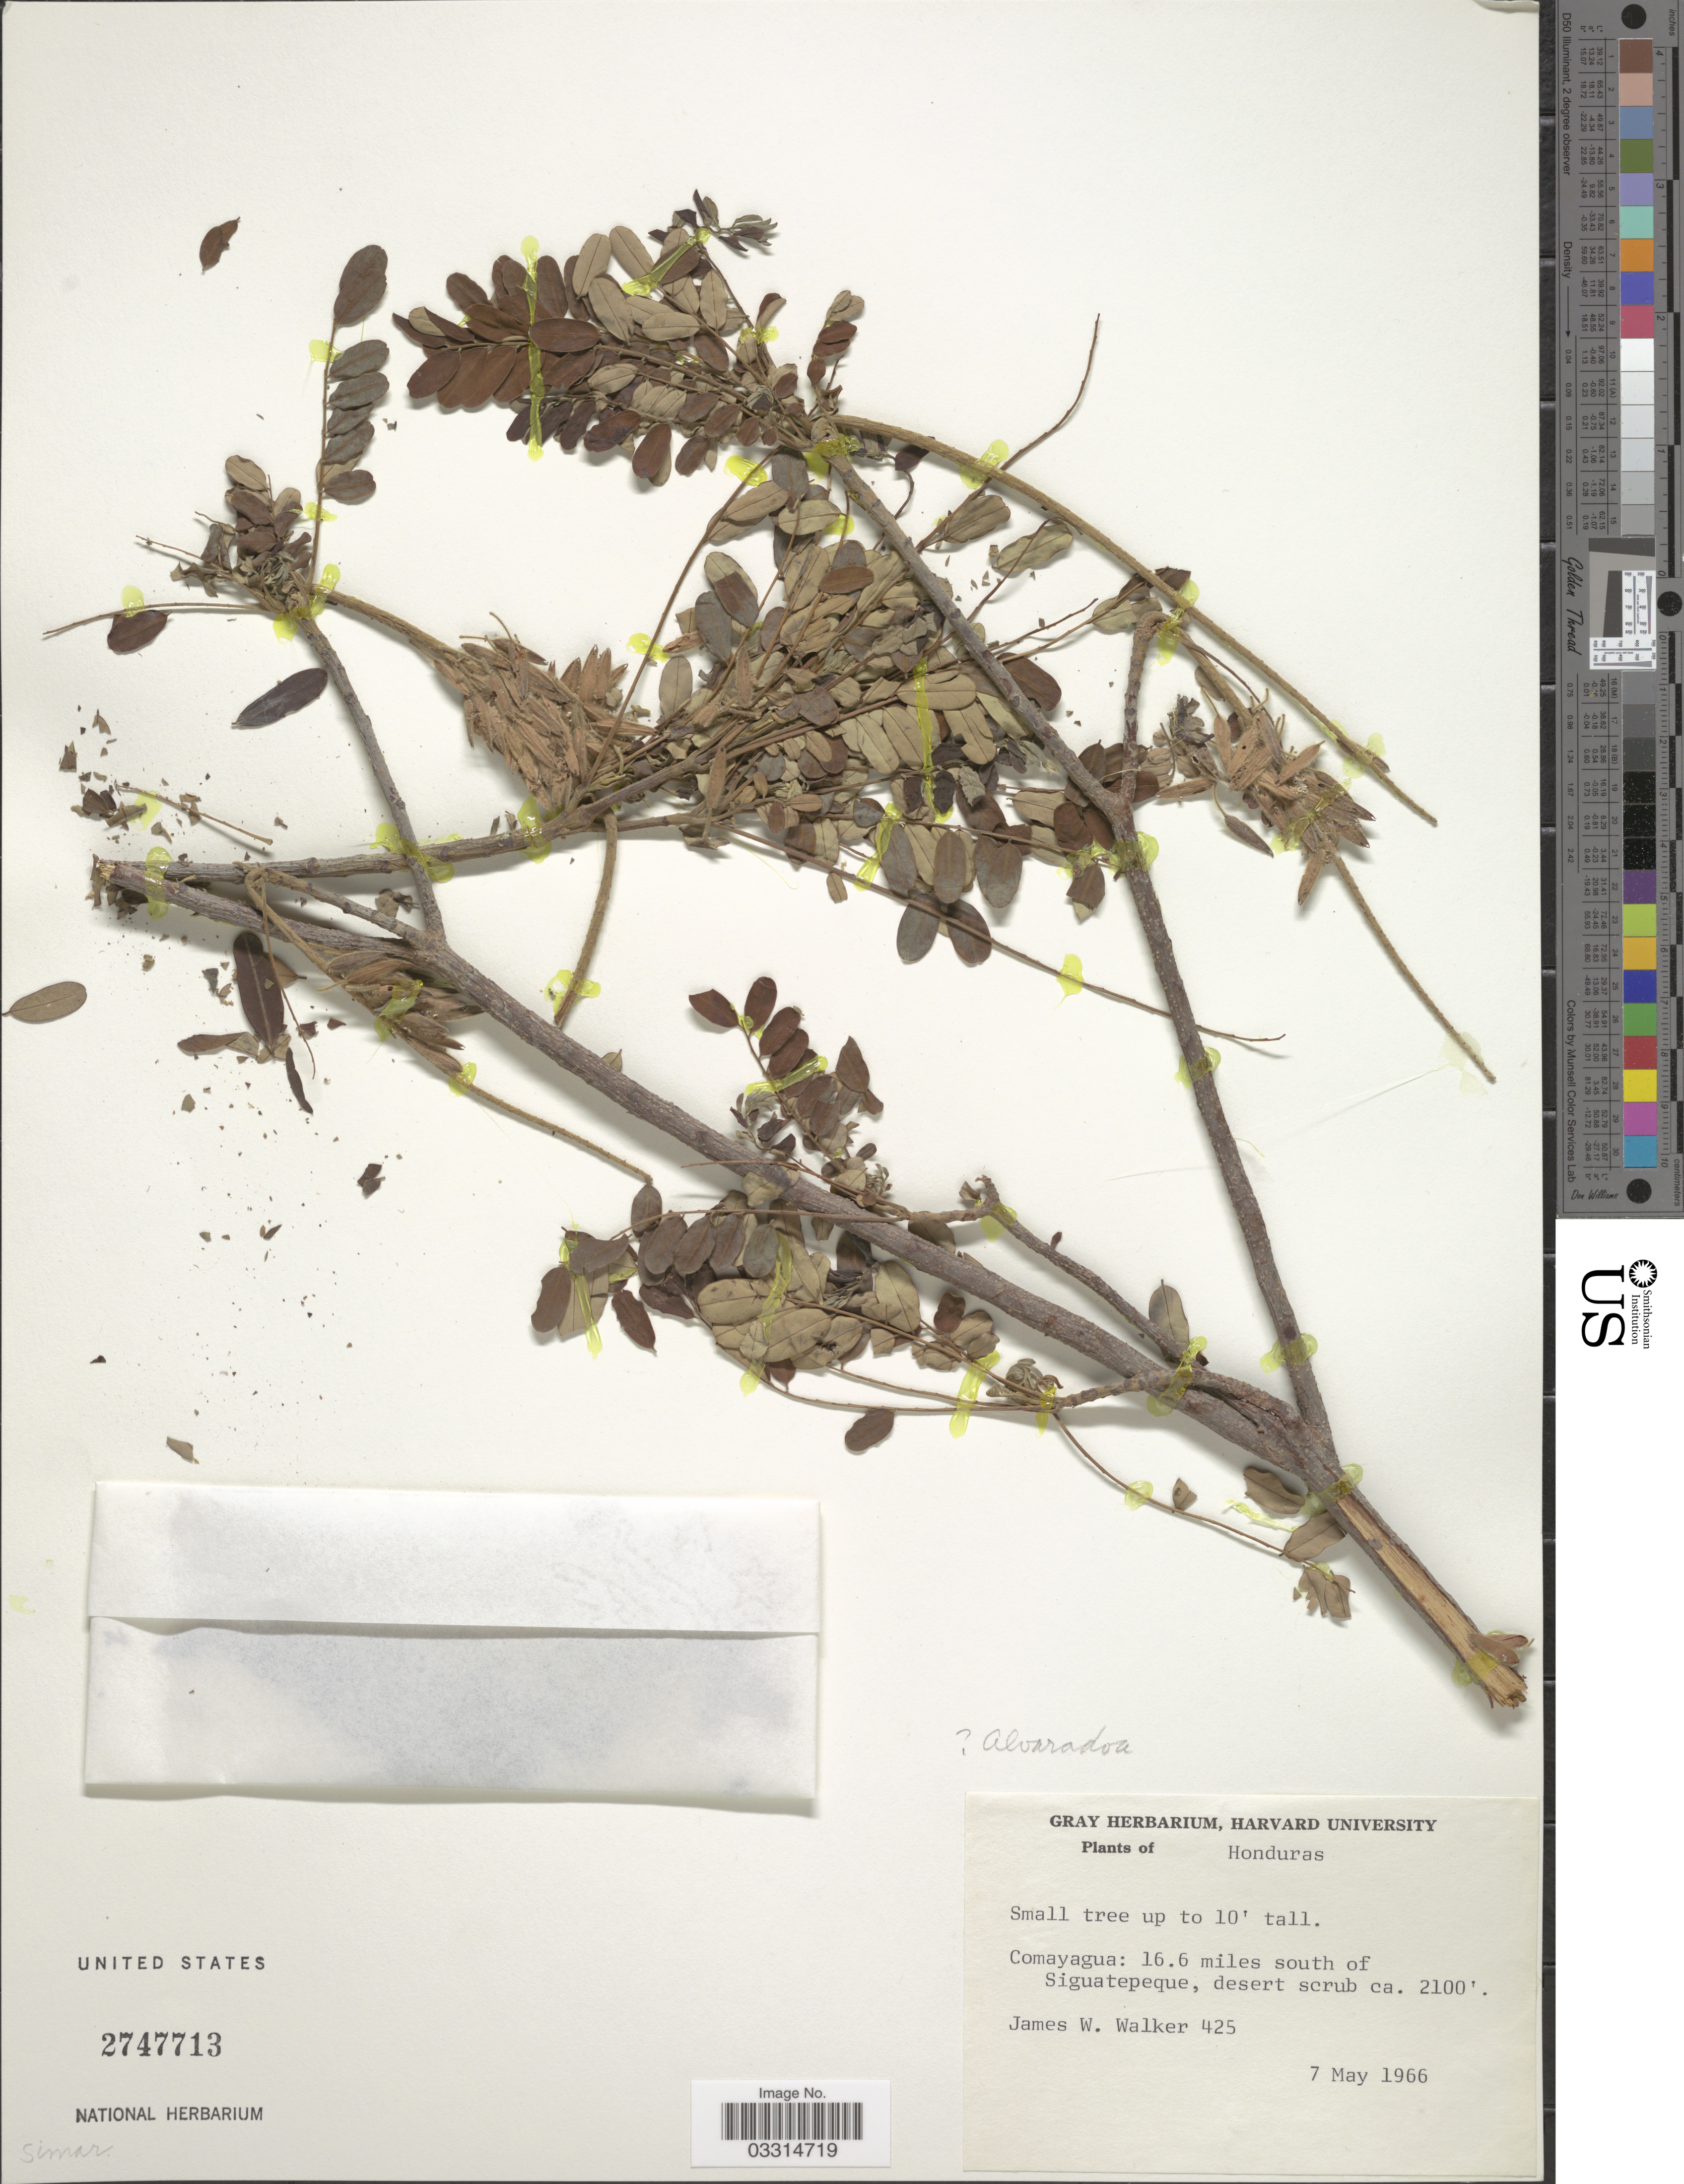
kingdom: Plantae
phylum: Tracheophyta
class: Magnoliopsida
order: Picramniales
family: Picramniaceae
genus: Alvaradoa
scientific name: Alvaradoa amorphoides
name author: Liebm.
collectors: J. W. Walker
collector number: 425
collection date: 1966-05-07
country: Honduras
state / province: Comayagua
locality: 16.6 miles south of Siguatepeque.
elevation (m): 640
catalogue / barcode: US 2747713